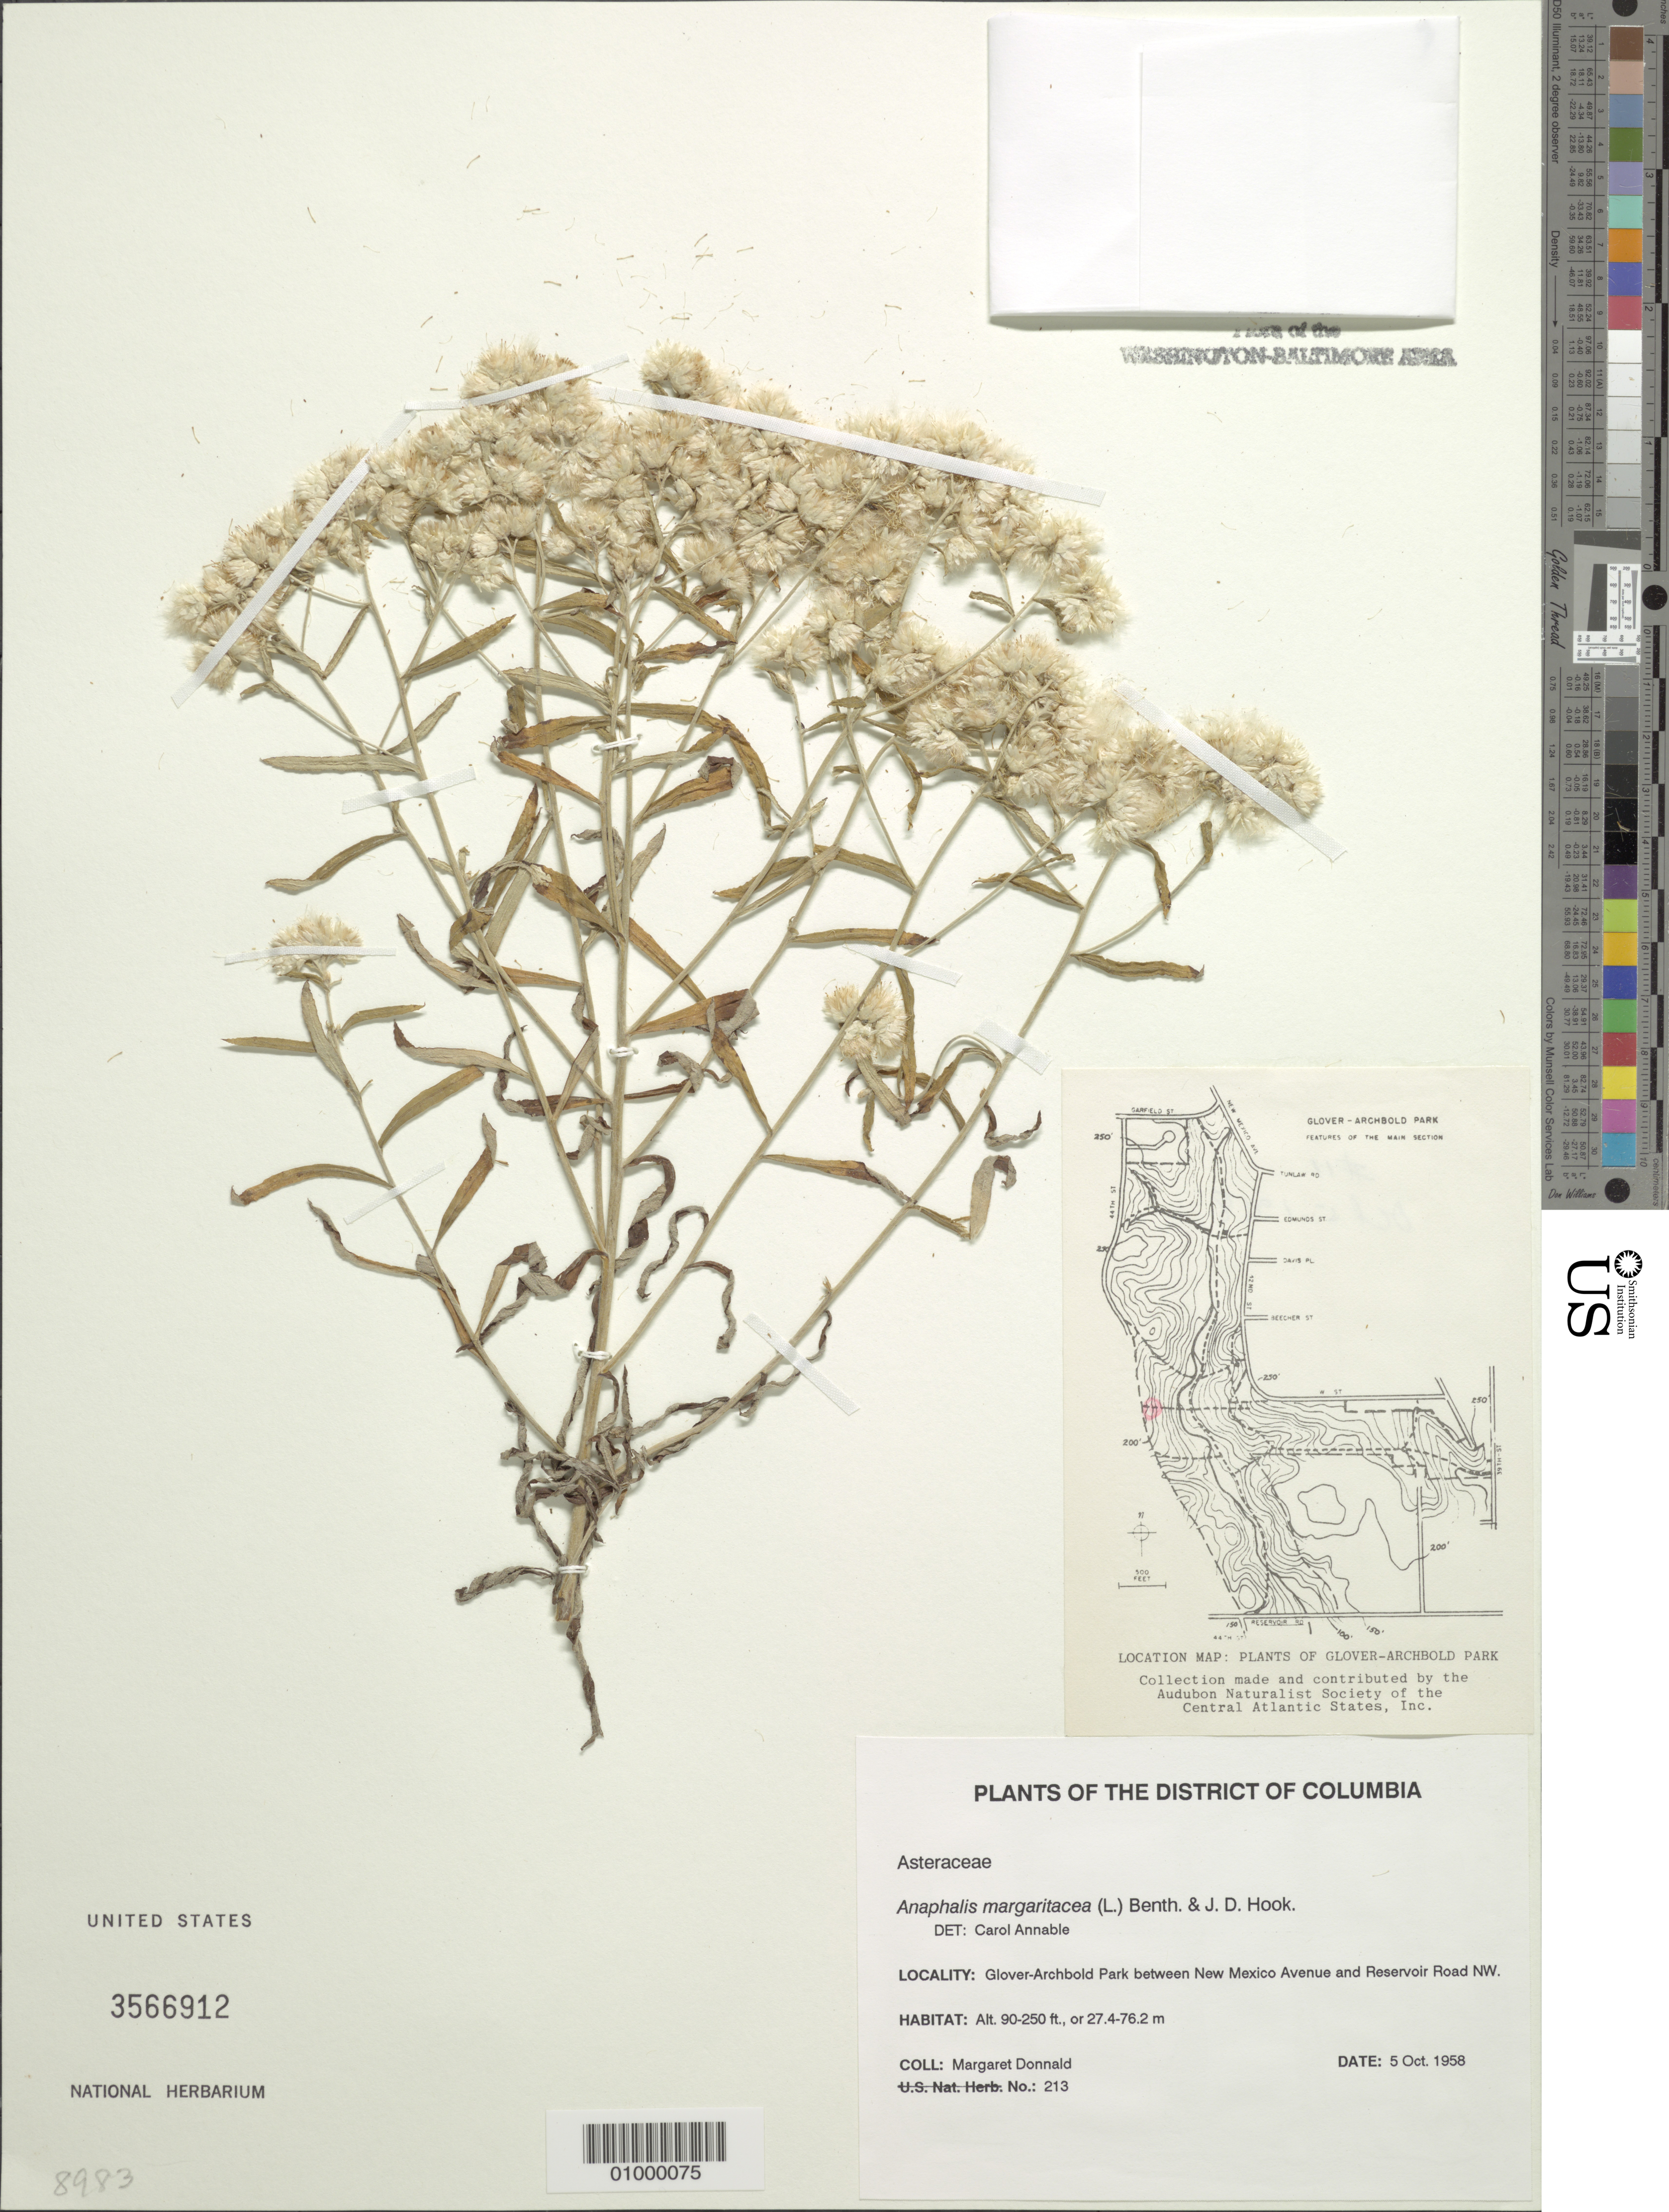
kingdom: Plantae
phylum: Tracheophyta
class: Magnoliopsida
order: Asterales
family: Asteraceae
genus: Anaphalis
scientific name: Anaphalis margaritacea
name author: (L.) Benth. & Hook. f.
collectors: M. Donnald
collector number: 213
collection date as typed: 5 Oct 1958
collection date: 1958-10-05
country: United States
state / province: District of Columbia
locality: Glover-Archbold Park between New Mexico Avenue and Reservoir Road NW.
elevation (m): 27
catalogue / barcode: US 3566912